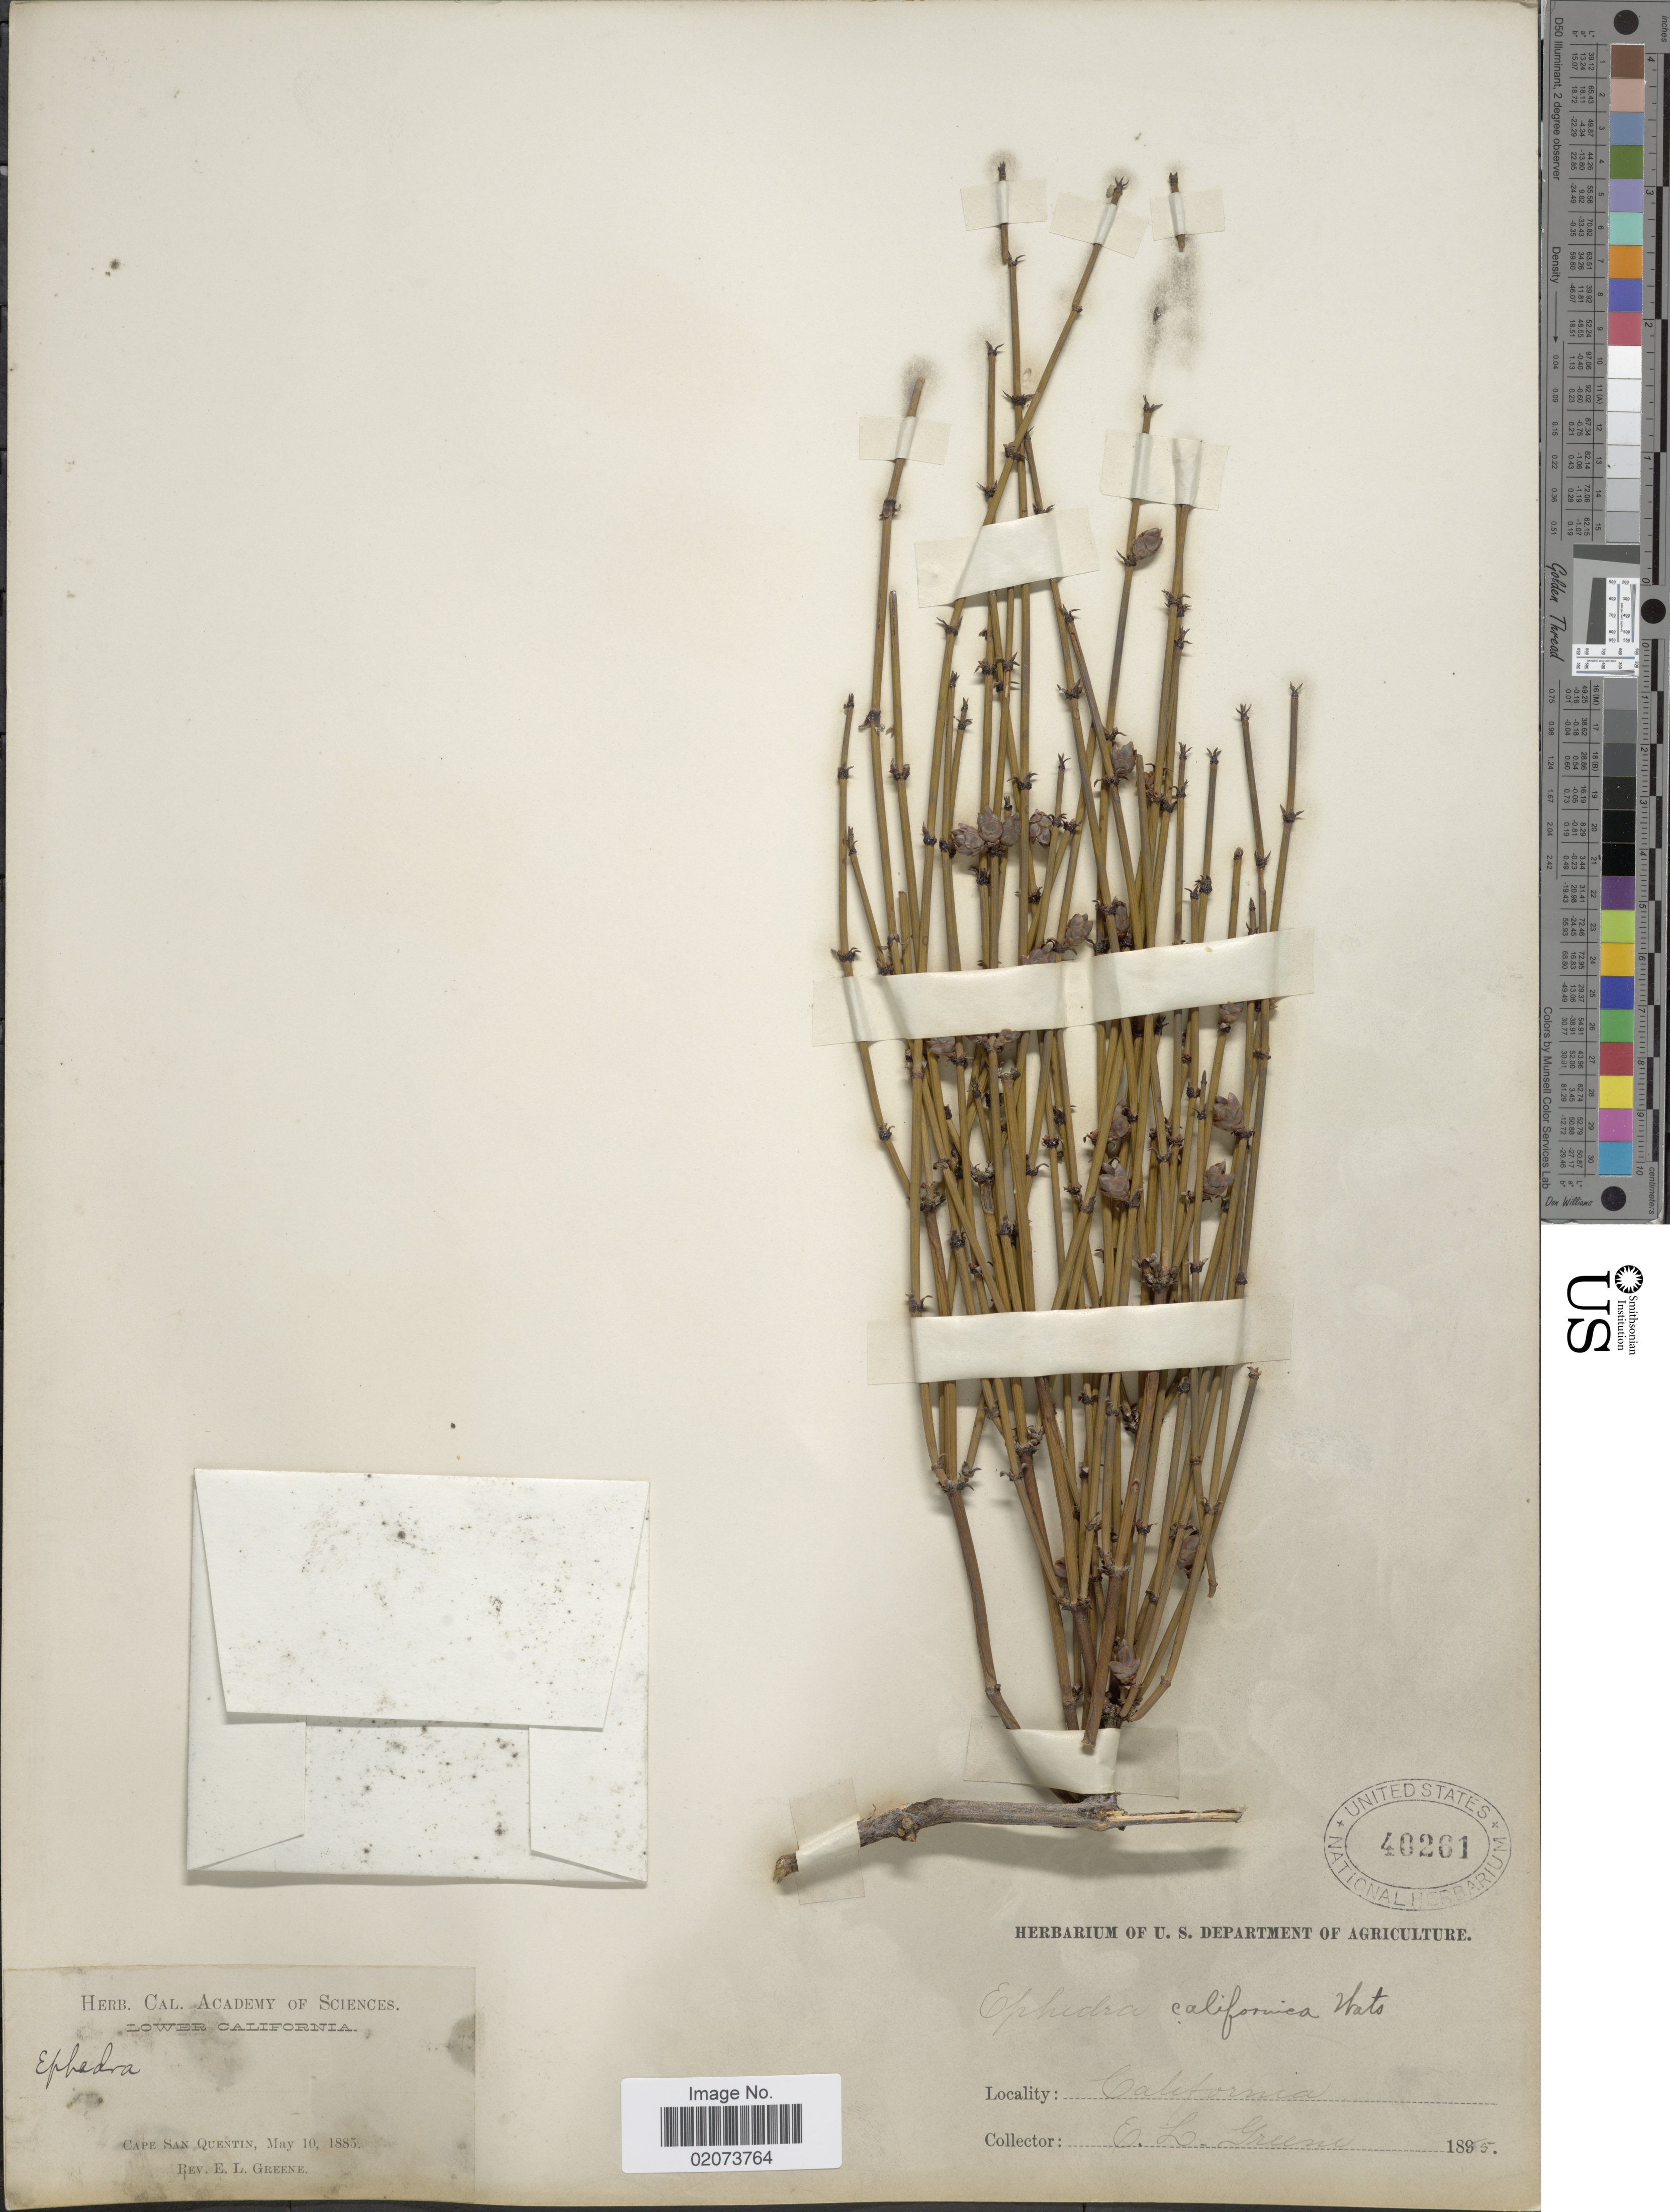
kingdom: Plantae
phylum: Tracheophyta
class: Gnetopsida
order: Ephedrales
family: Ephedraceae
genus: Ephedra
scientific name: Ephedra californica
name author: S. Watson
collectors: E. L. Greene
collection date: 1885-05-10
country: Mexico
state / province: Baja California Norte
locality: Lower California, Cape San Quentin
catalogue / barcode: US 40261